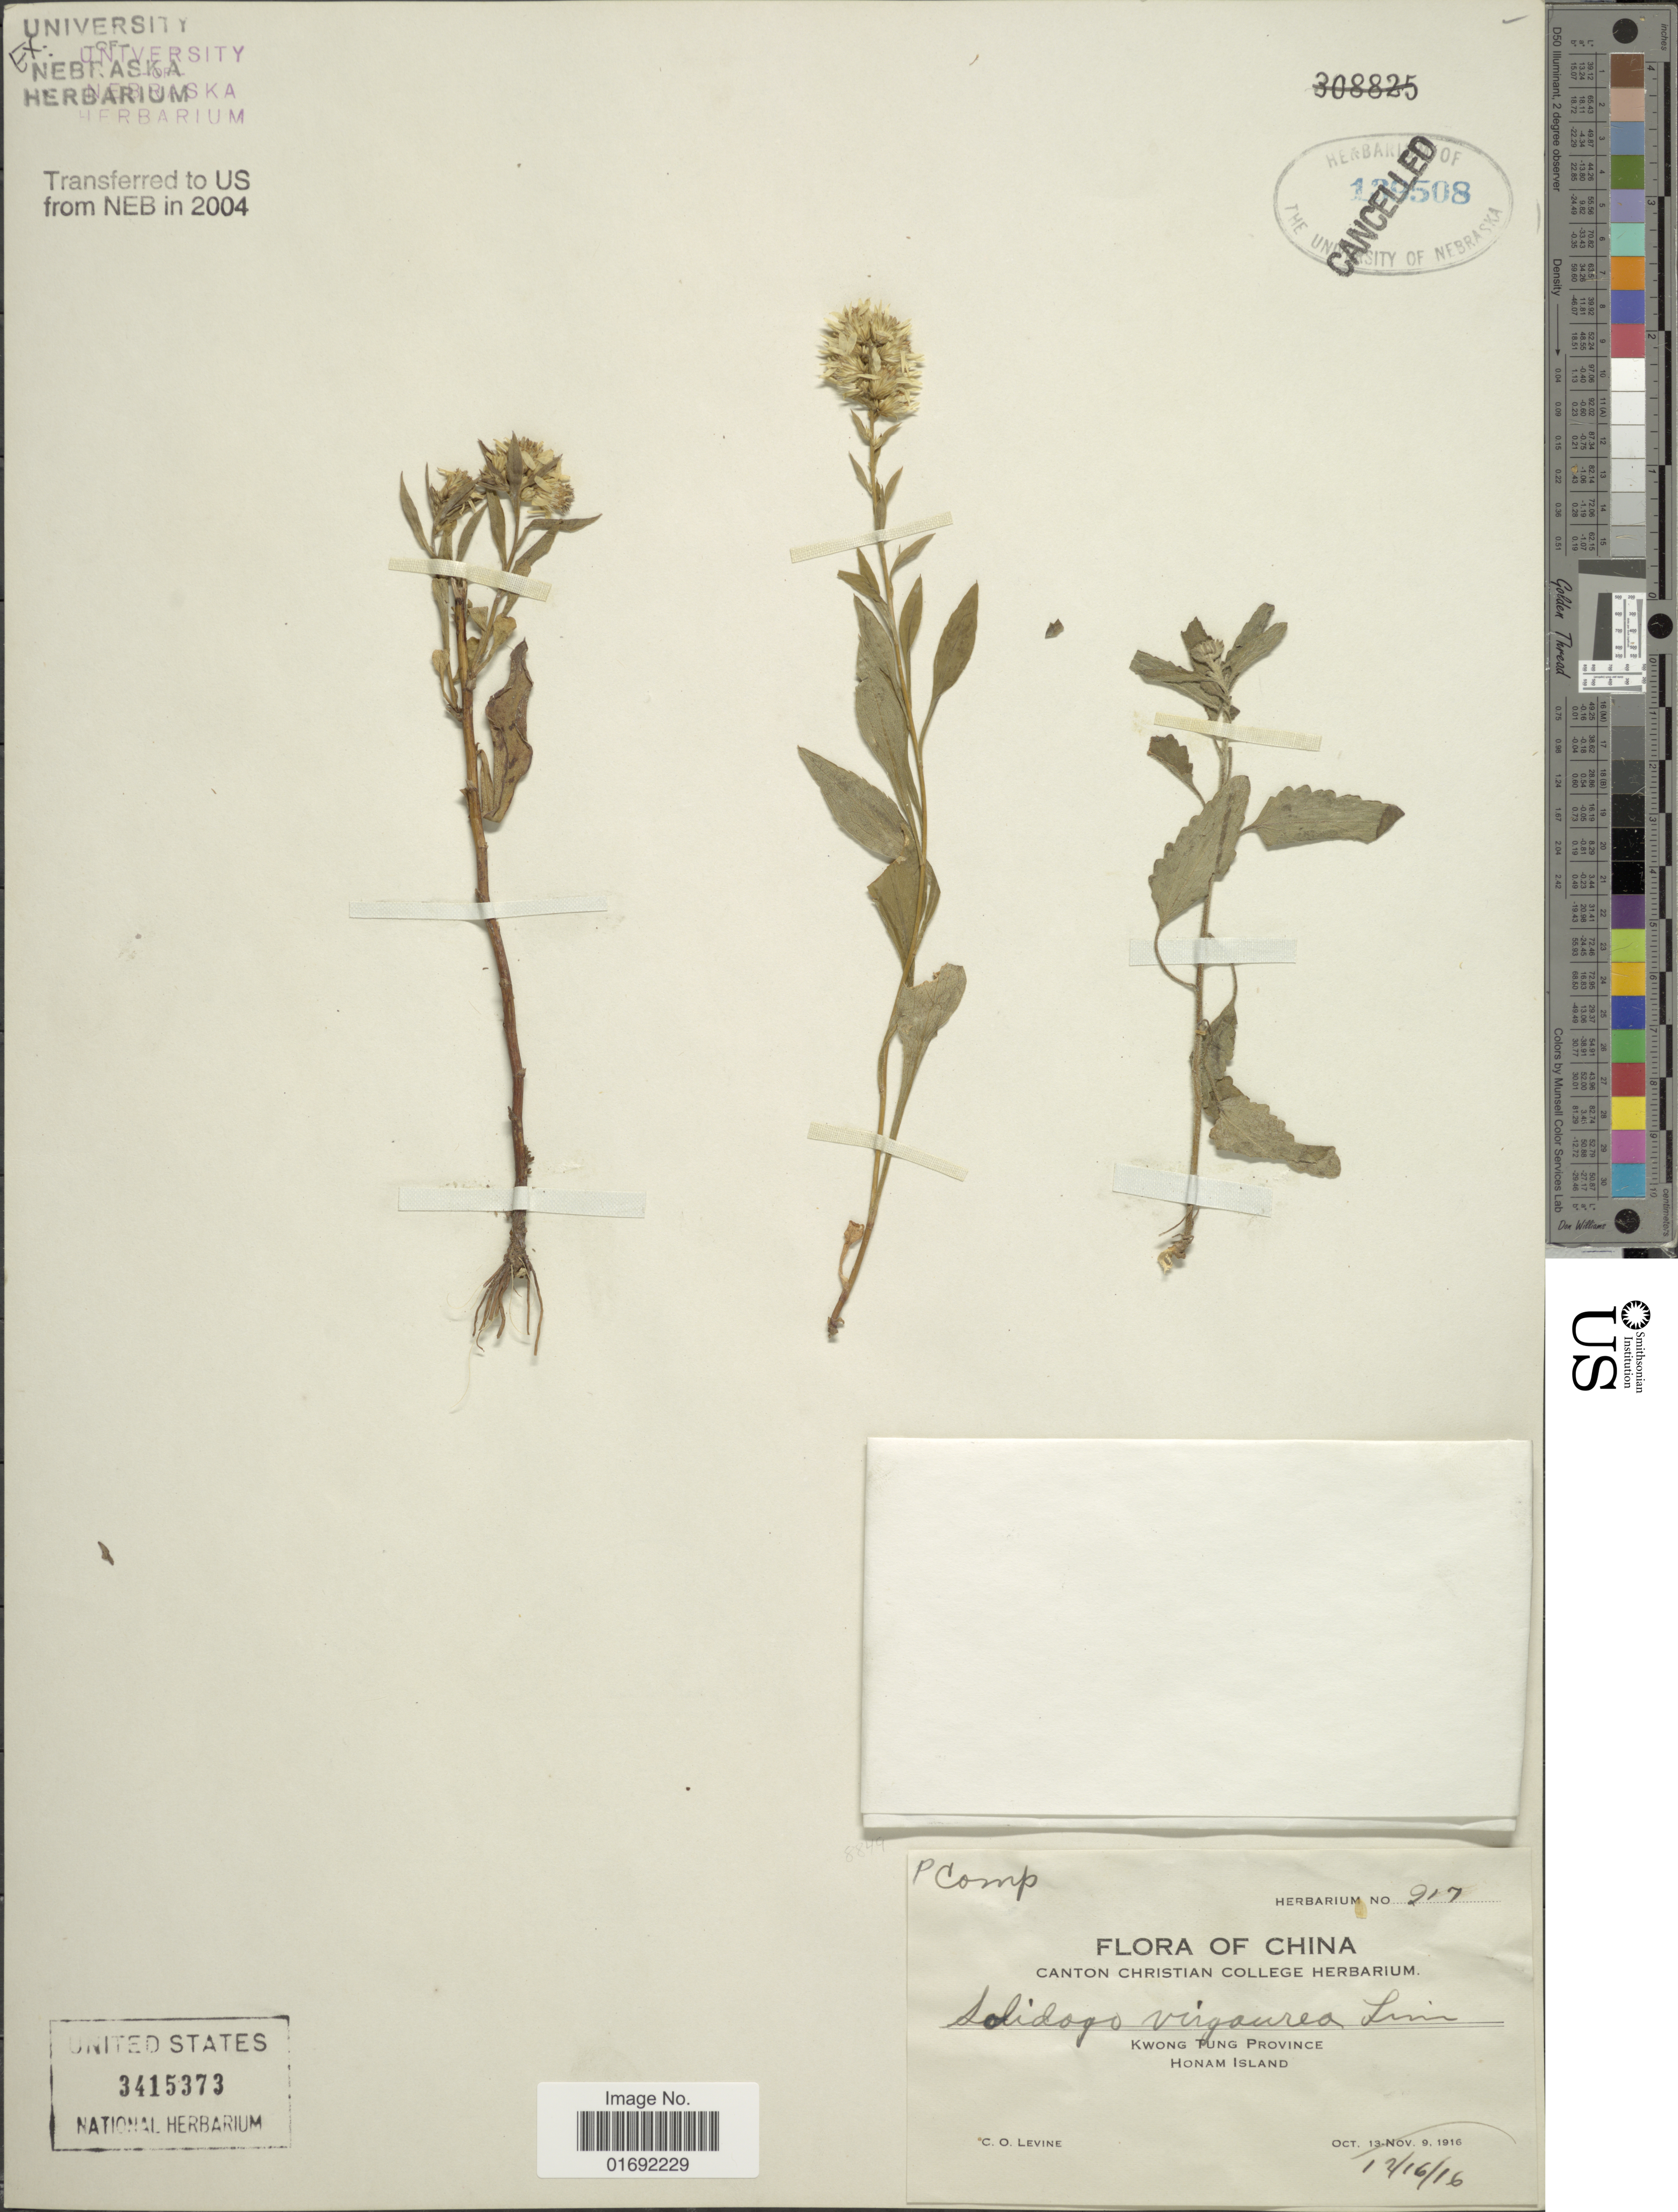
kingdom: Plantae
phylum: Tracheophyta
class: Magnoliopsida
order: Asterales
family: Asteraceae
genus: Solidago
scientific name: Solidago virgaurea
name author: L.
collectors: C. O. Levine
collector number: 917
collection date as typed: Transcribed d/m/y: 16/12/16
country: China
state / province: Guangdong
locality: Kwong Tung Province, Honam Island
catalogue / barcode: US 3415373